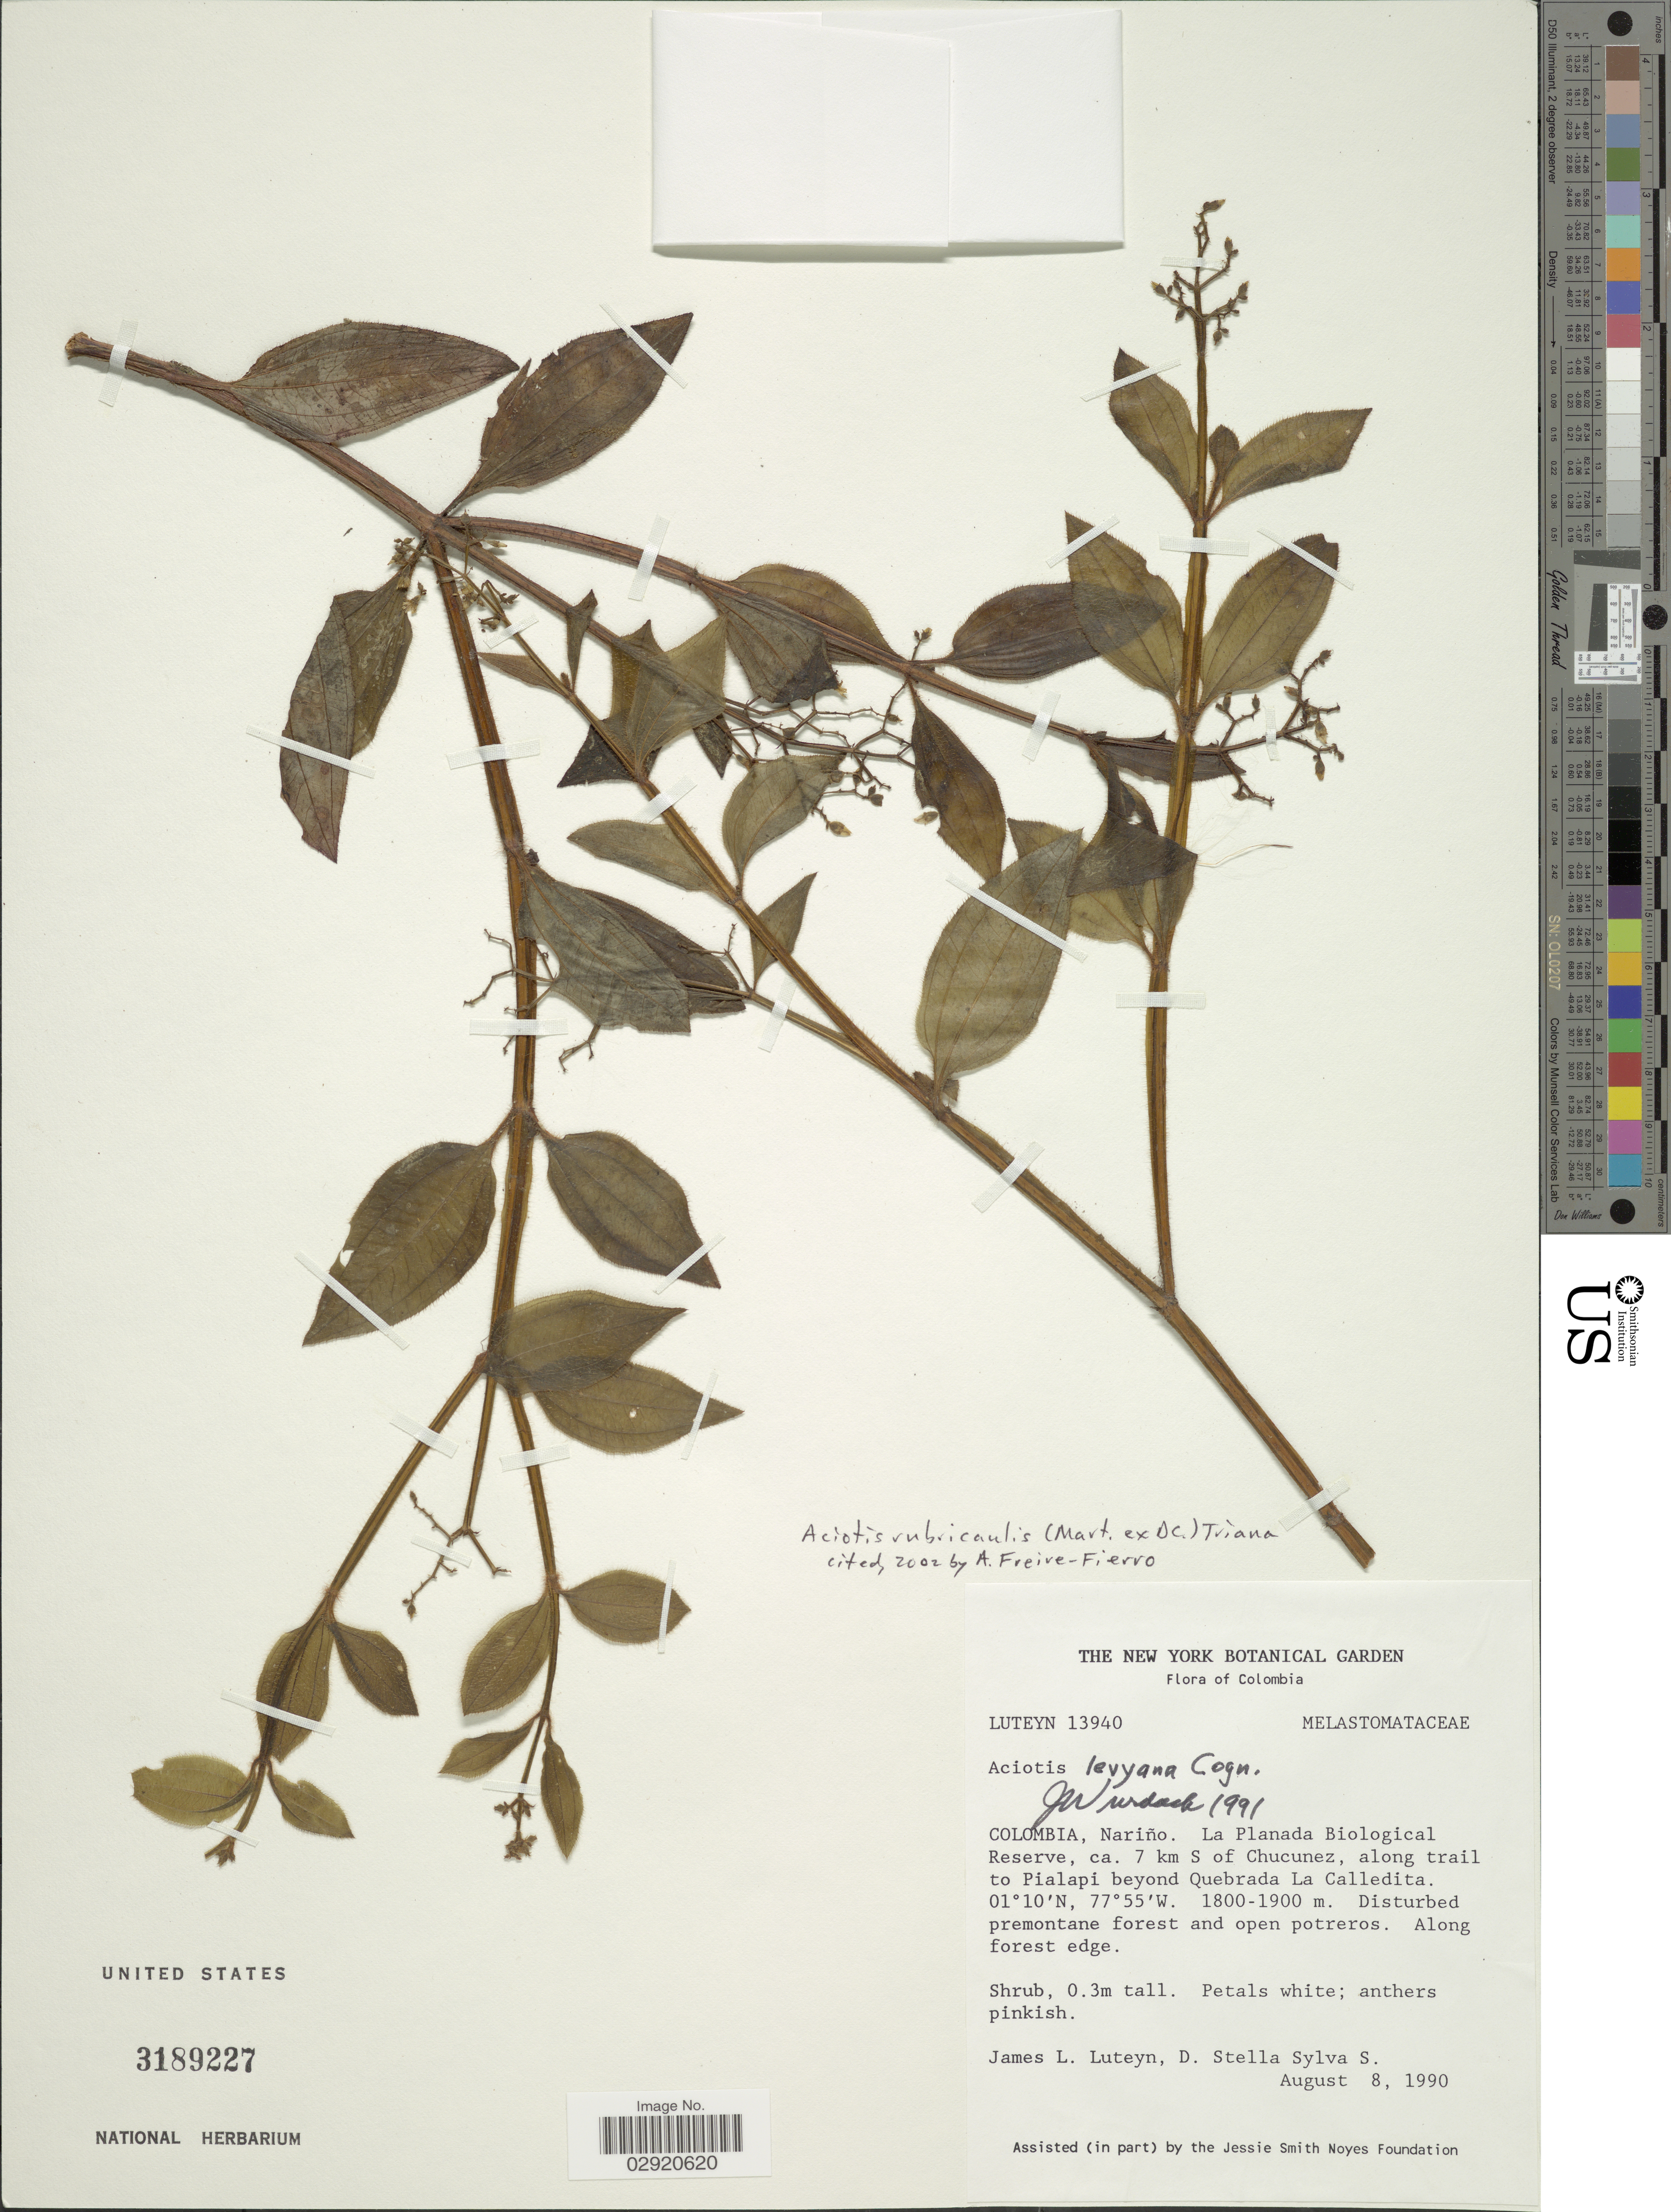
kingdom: Plantae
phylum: Tracheophyta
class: Magnoliopsida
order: Myrtales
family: Melastomataceae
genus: Aciotis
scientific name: Aciotis rubricaulis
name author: (Mart. ex DC.) Triana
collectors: J. L. Luteyn & Stella Sylva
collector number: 13940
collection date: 1990-08-08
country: Colombia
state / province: Nariño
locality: La Planada Biological Reserve, ca. 7 km S of Chucunez, along trail to Pialapi beyond Quebrada La Calledita.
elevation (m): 1800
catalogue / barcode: US 3189227